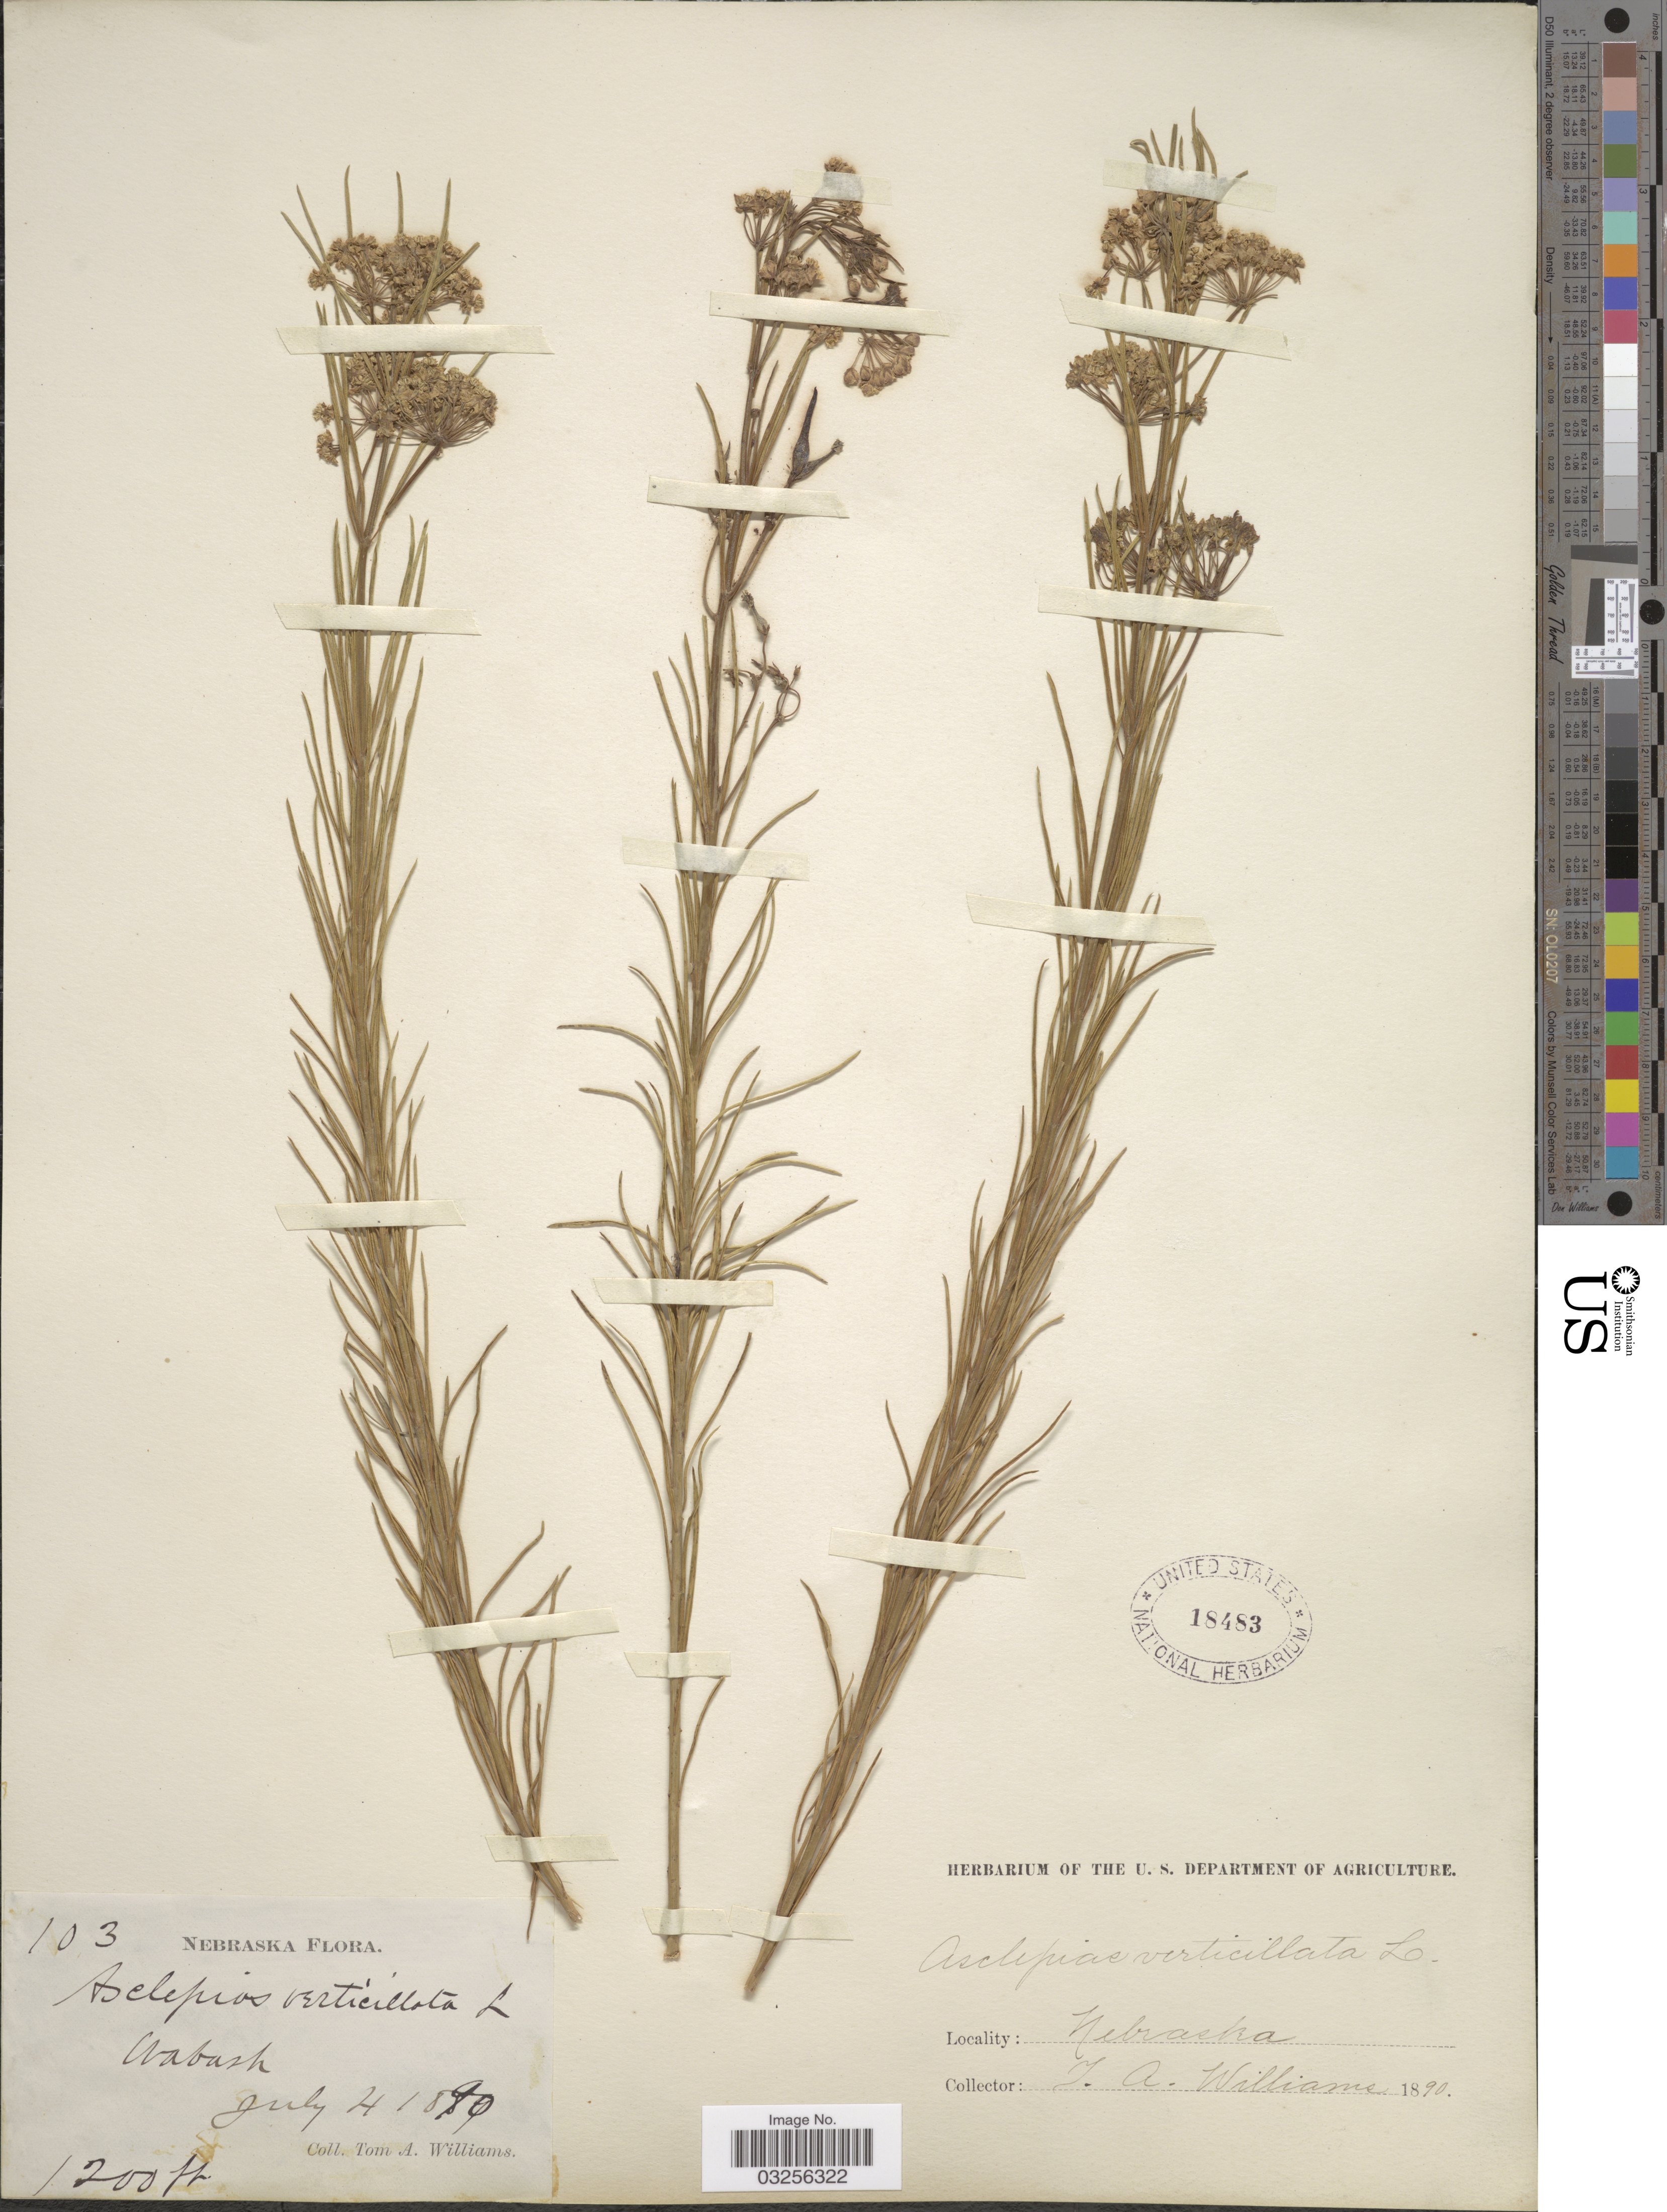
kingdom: Plantae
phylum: Tracheophyta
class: Magnoliopsida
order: Gentianales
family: Apocynaceae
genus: Asclepias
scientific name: Asclepias verticillata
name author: L.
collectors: T. Williams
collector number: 103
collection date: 1890-07-04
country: United States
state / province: Nebraska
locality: Wabash.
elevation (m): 366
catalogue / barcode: US 18483